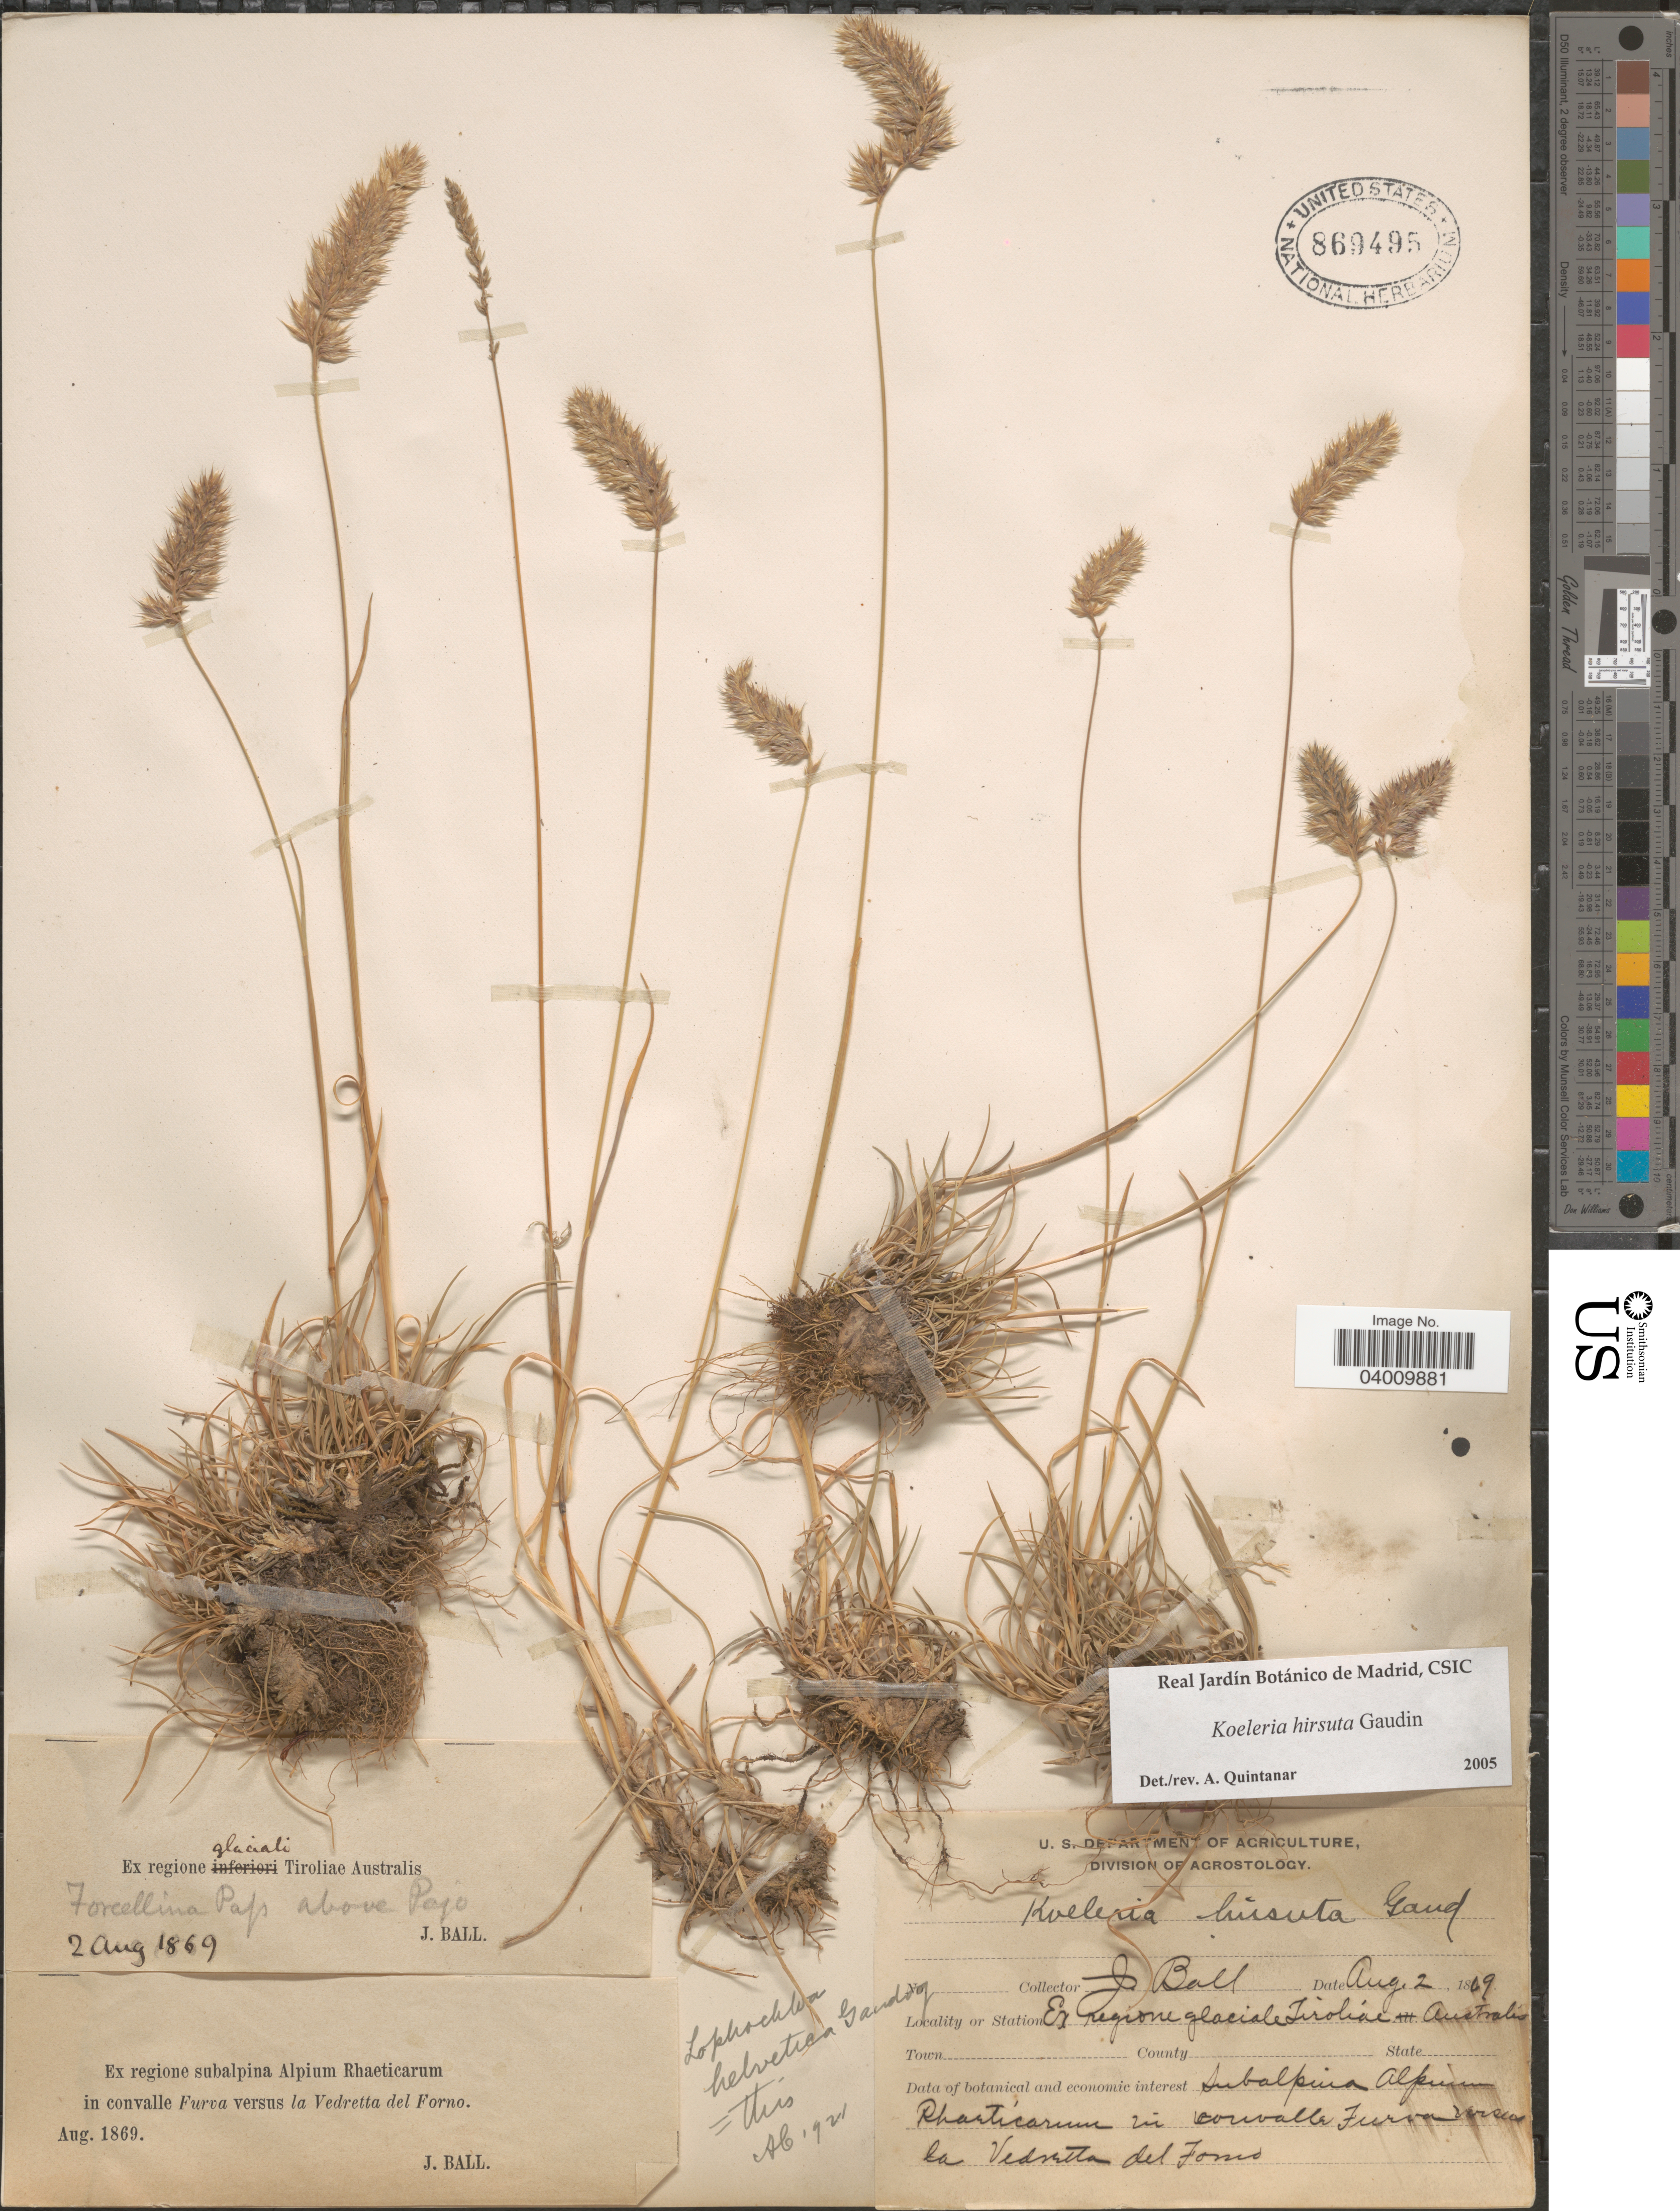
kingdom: Plantae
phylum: Tracheophyta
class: Liliopsida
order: Poales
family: Poaceae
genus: Koeleria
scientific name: Koeleria hirsuta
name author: Gaudin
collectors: J. Ball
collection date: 1869-08-02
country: Italy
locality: Ex regione glaciali Tiroliae Australis. Forcellina Pass above Pajo. Ex regione subalpine Alpium Rhaeticarum in convalle Furva versus la Vedretta del Forno.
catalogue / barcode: US 869495